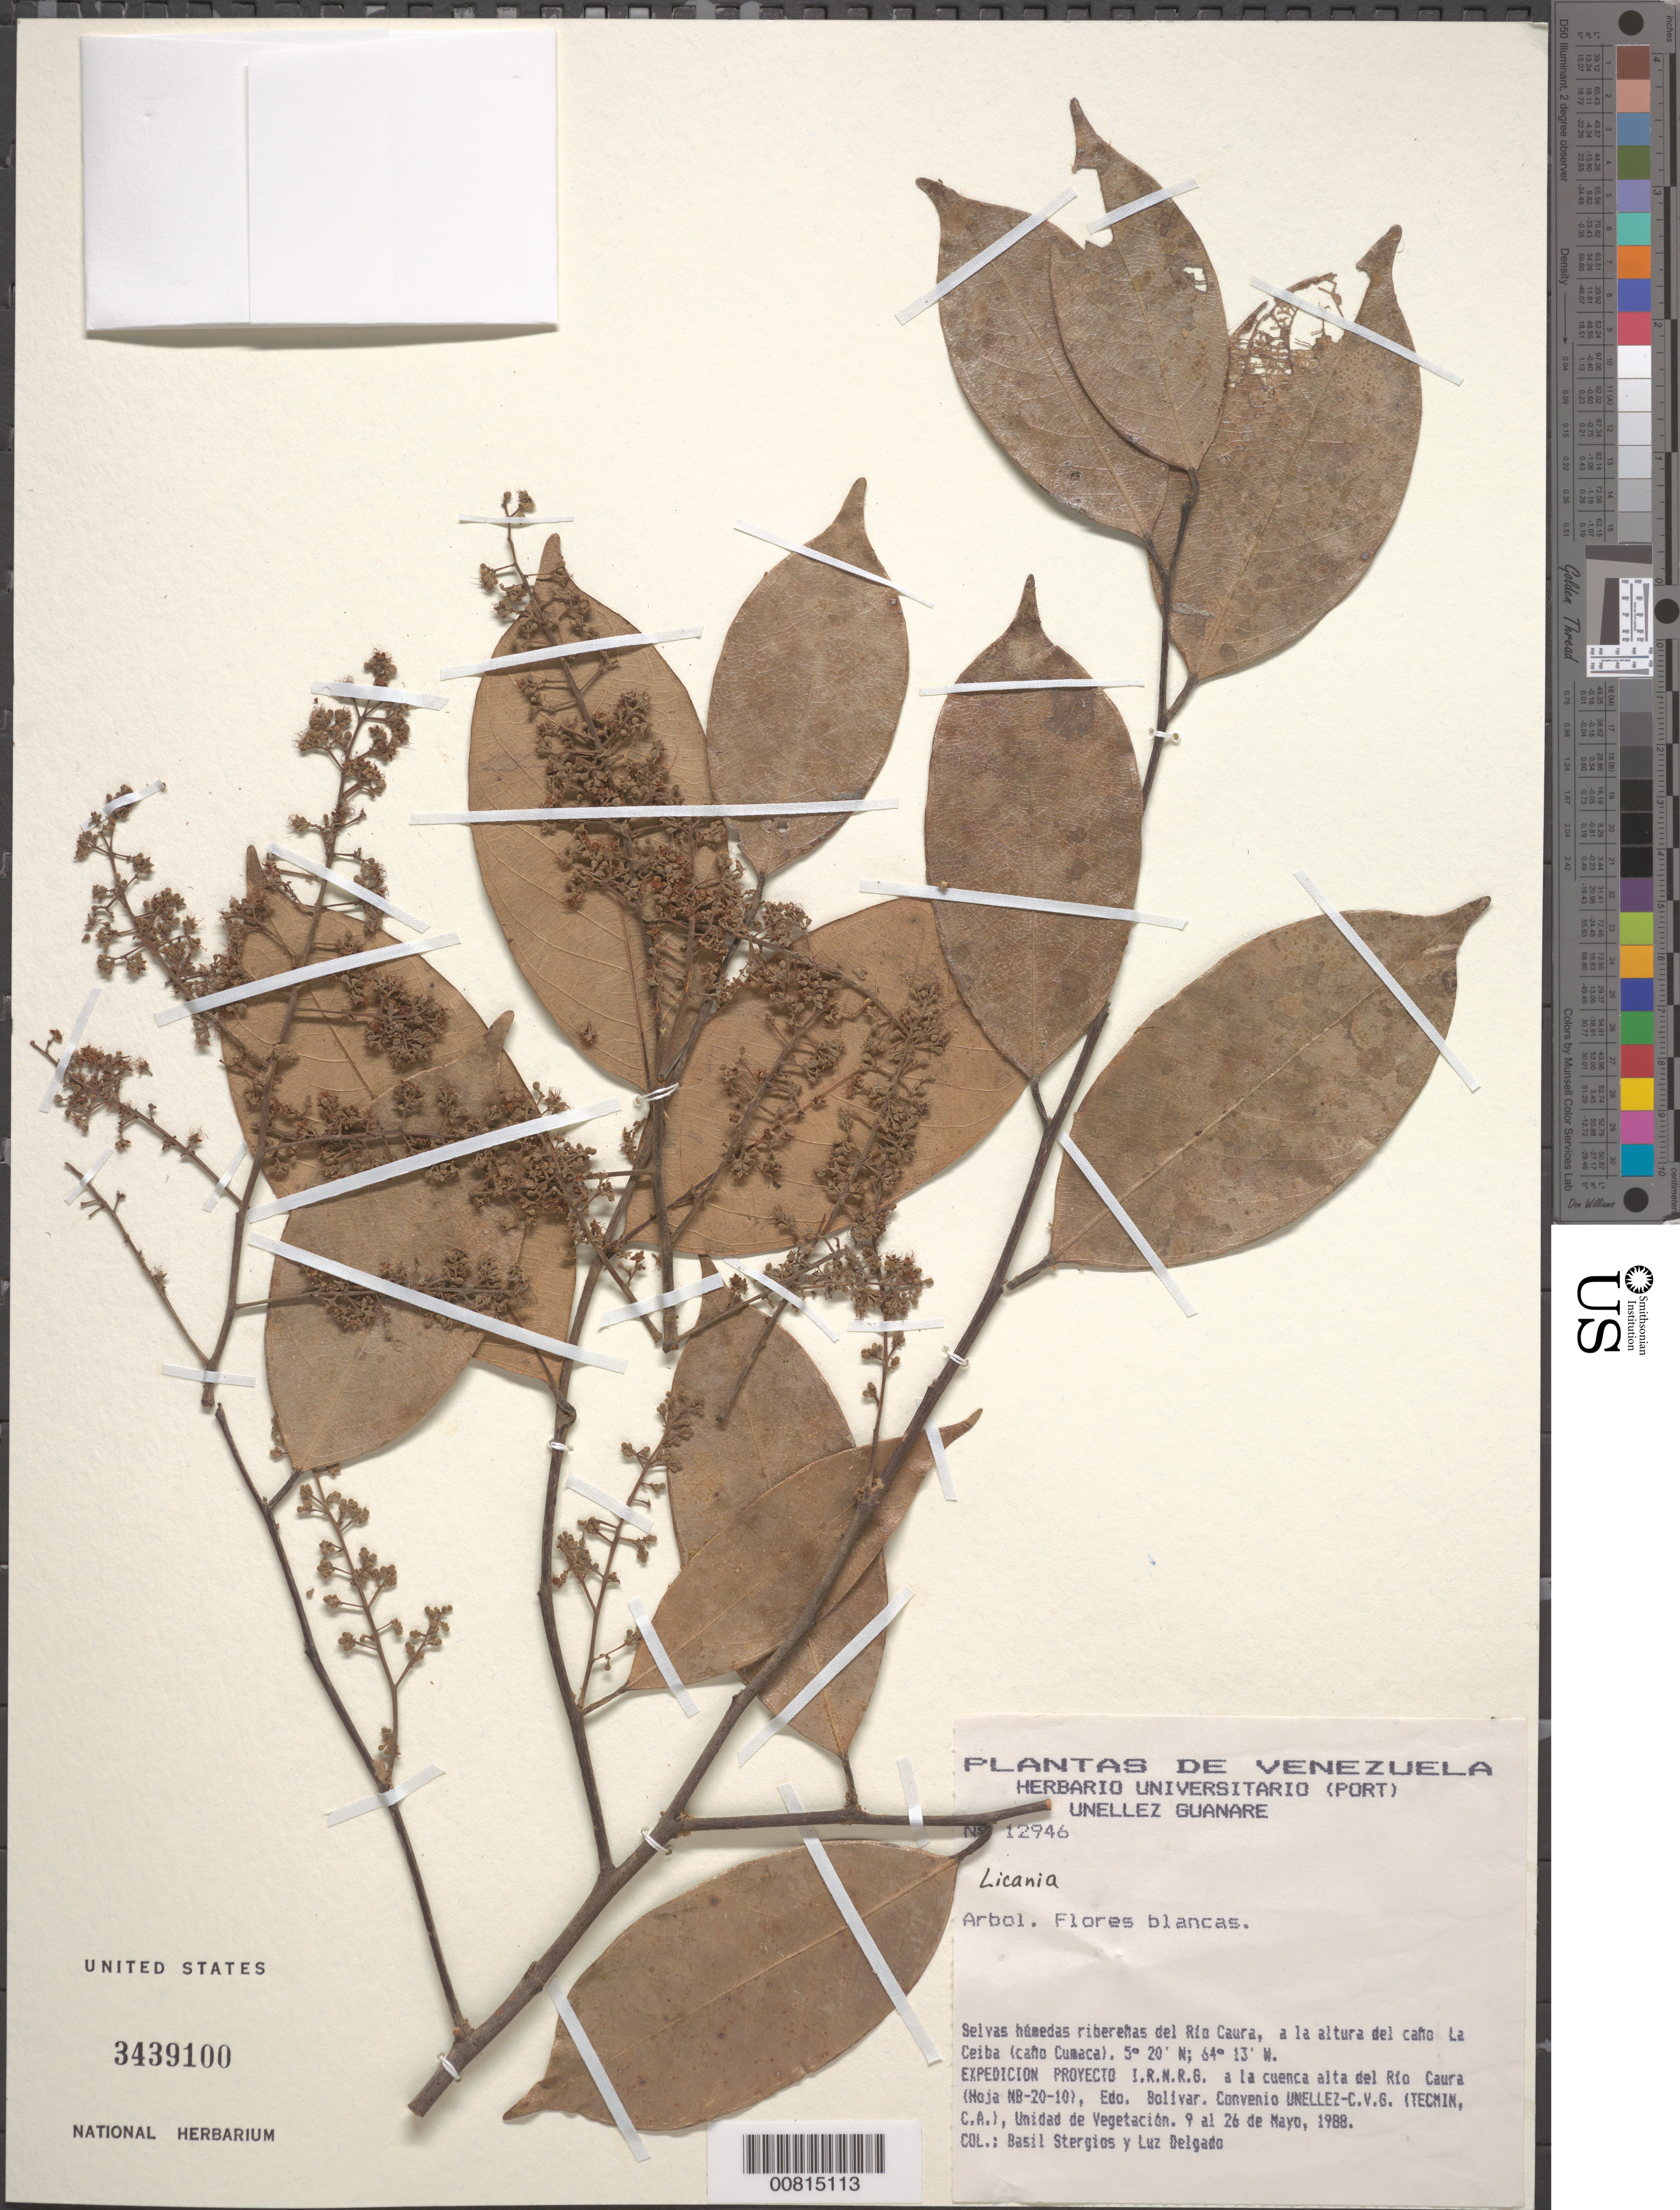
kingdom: Plantae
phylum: Tracheophyta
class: Magnoliopsida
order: Malpighiales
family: Chrysobalanaceae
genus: Licania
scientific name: Licania sp.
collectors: B. G. Stergios & L. Delgado V.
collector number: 12946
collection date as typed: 9-May-88 to 26-May-88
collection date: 1988-05-09/1988-05-26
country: Venezuela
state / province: Bolívar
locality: Río Caura, Caño La Ceiba (Caño Cumaca)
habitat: Selvas húmedas ribereñas del río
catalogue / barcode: US 3439100